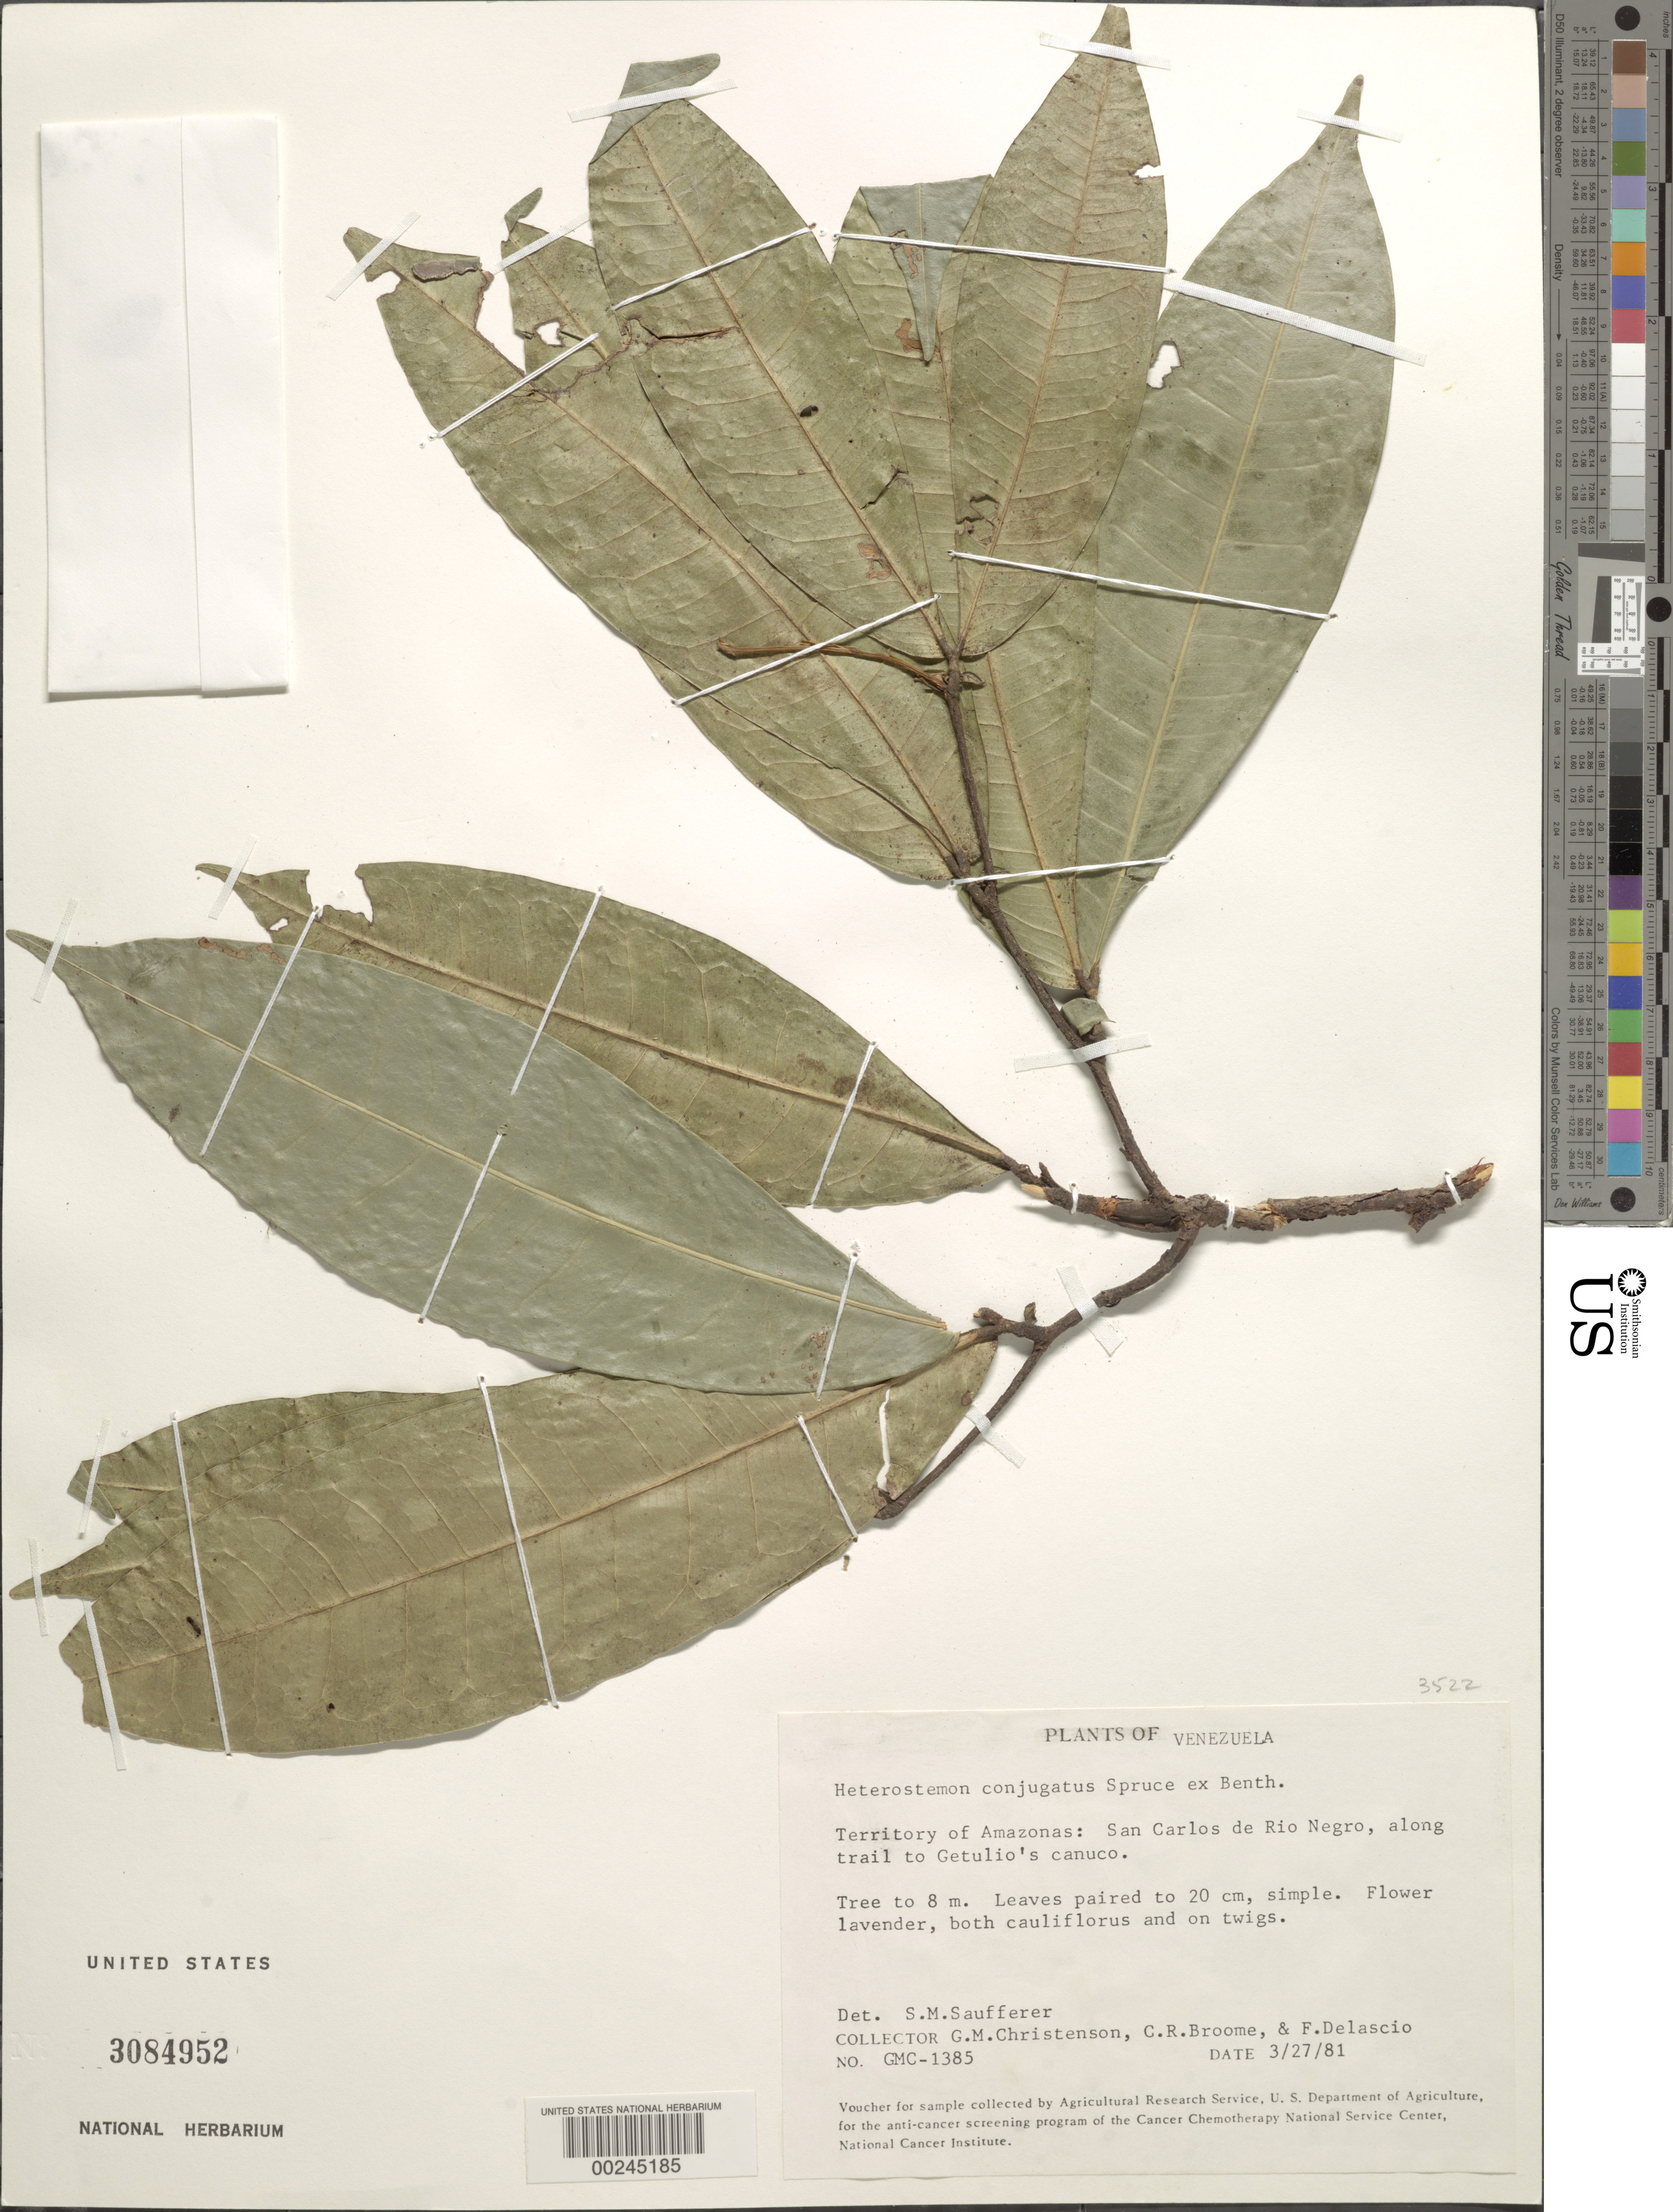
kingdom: Plantae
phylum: Tracheophyta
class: Magnoliopsida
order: Fabales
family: Fabaceae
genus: Heterostemon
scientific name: Heterostemon conjugatus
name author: Spruce ex Benth.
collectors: G. Christenson, C. R. Broome & F. Delascio C.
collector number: Gmc-1385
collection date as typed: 27 Mar 1981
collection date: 1981-03-27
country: Venezuela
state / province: Amazonas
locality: San carlos de rio negro, along trail to getulio's canuco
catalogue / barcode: US 3084952